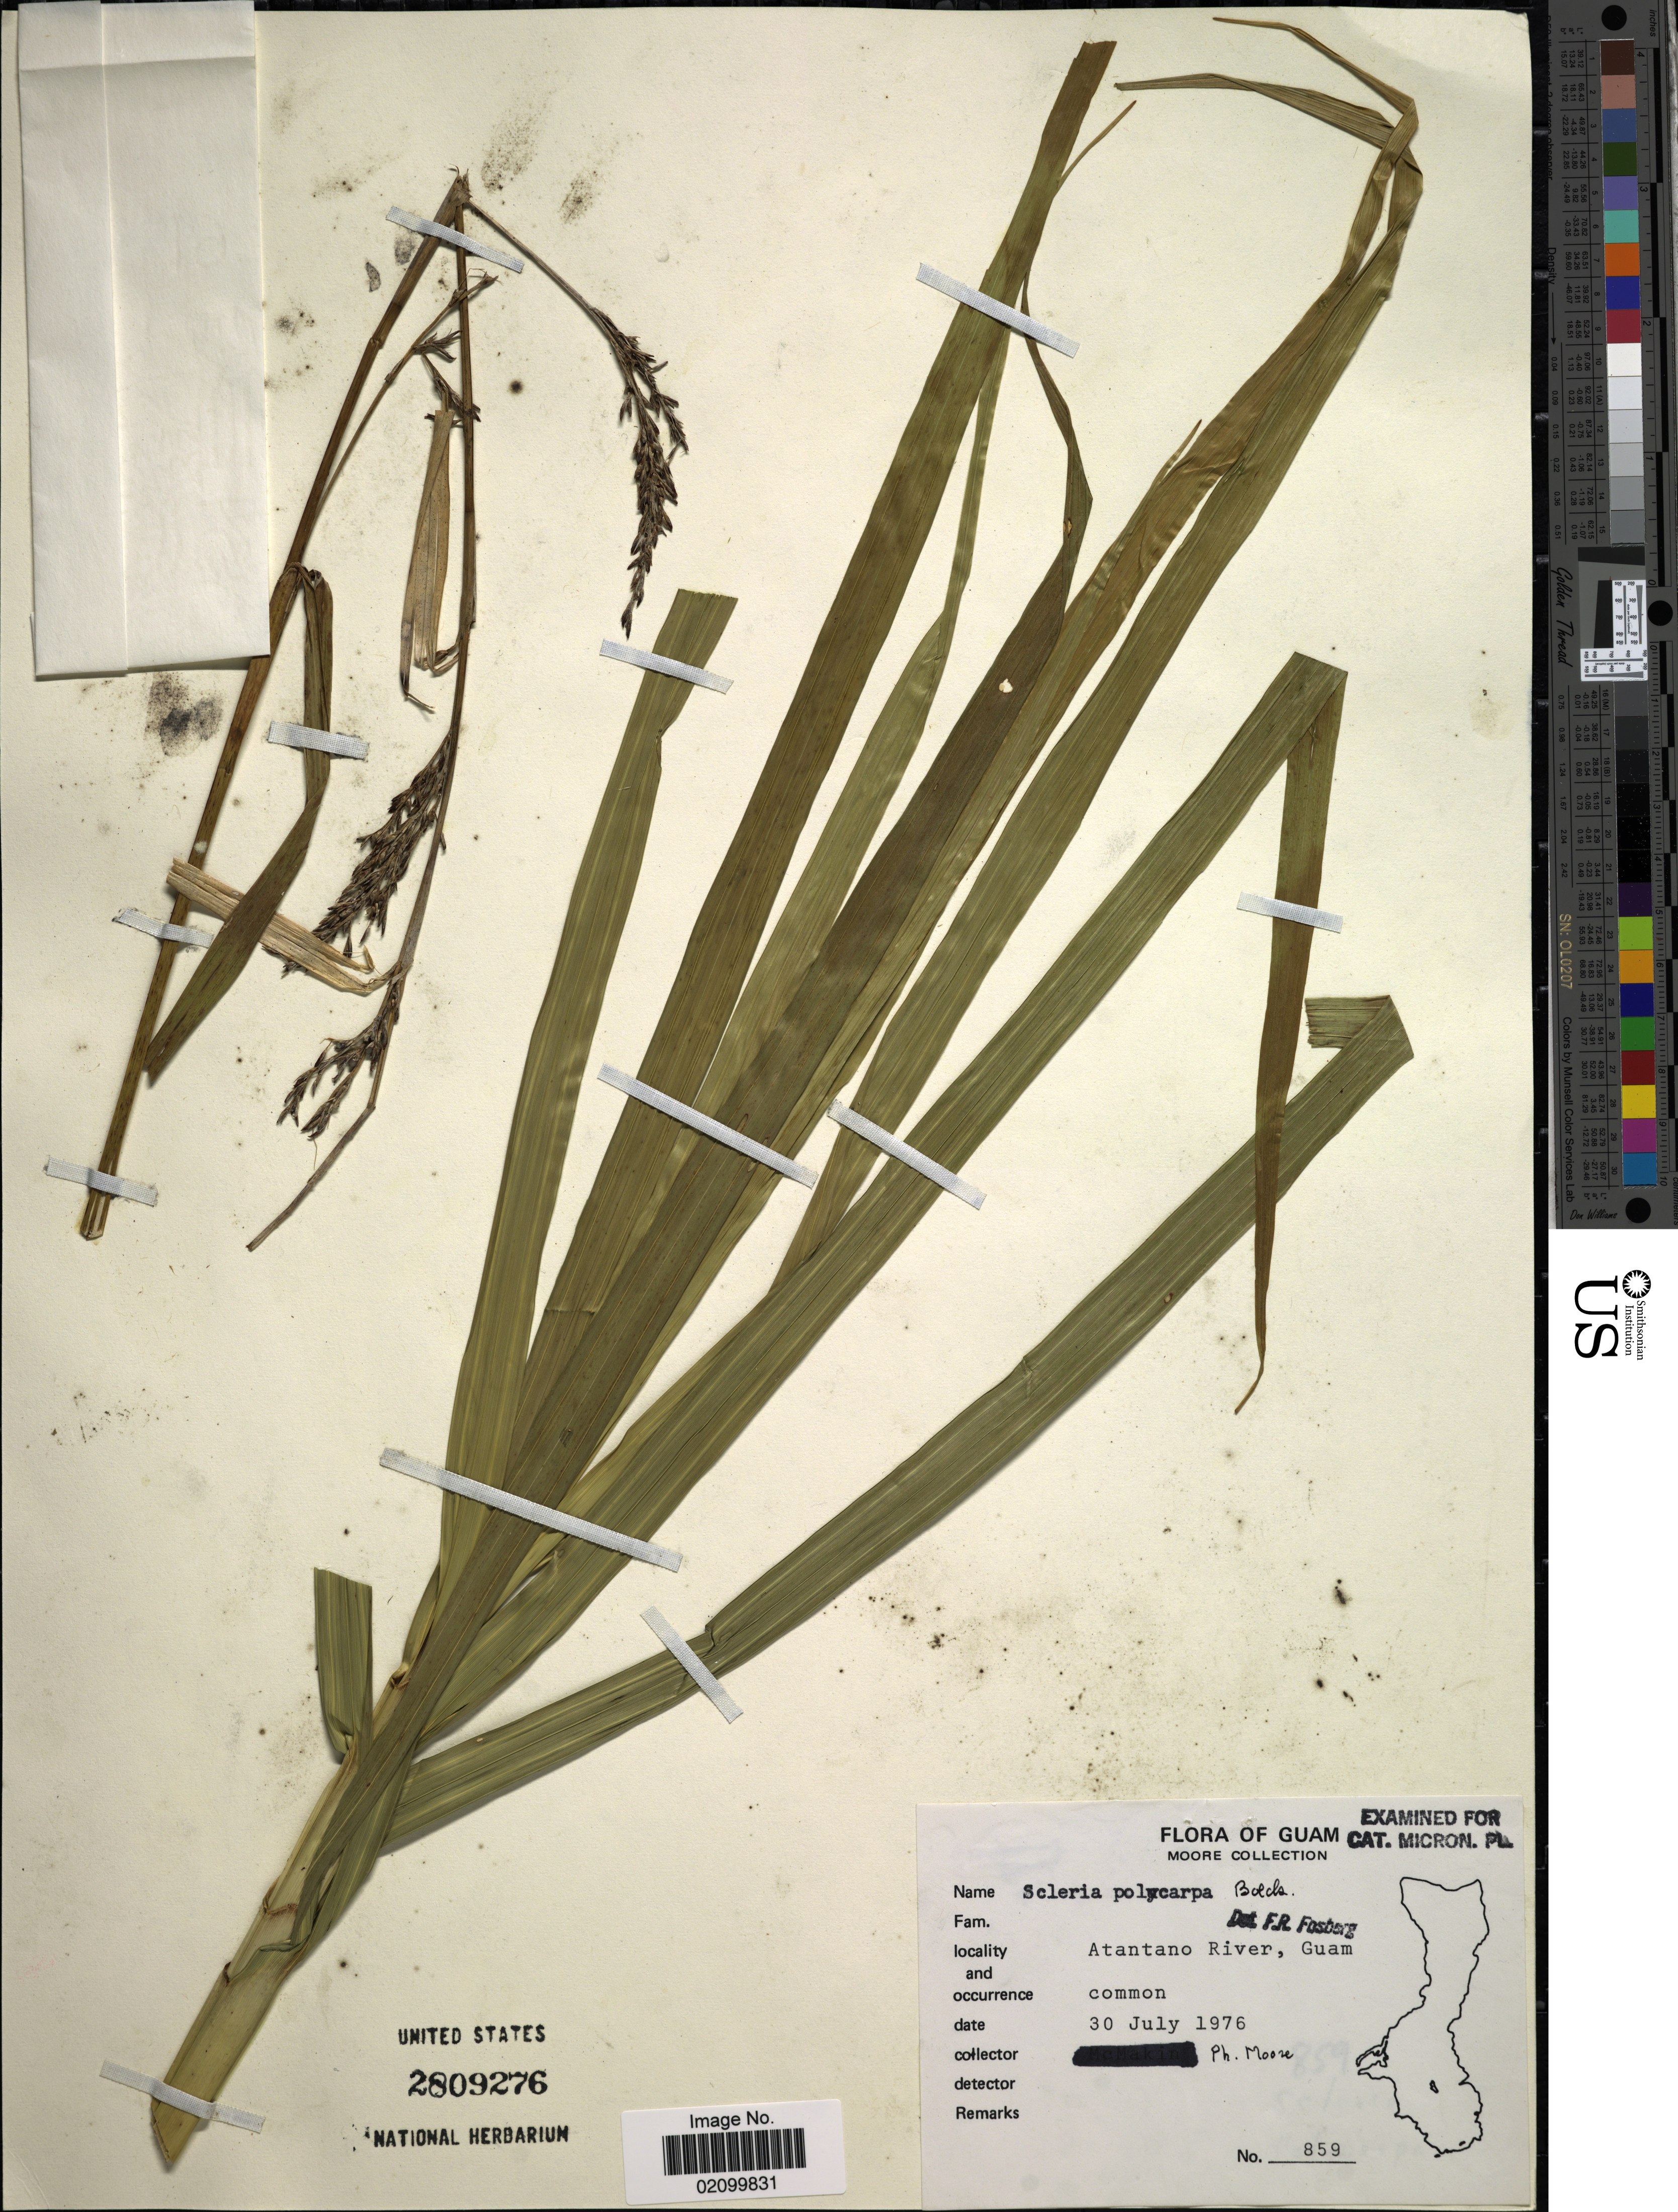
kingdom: Plantae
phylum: Tracheophyta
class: Liliopsida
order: Poales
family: Cyperaceae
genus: Scleria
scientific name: Scleria polycarpa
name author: Boeckeler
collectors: P. Moore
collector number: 859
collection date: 1976-07-30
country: Guam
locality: Atantano River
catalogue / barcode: US 2809276